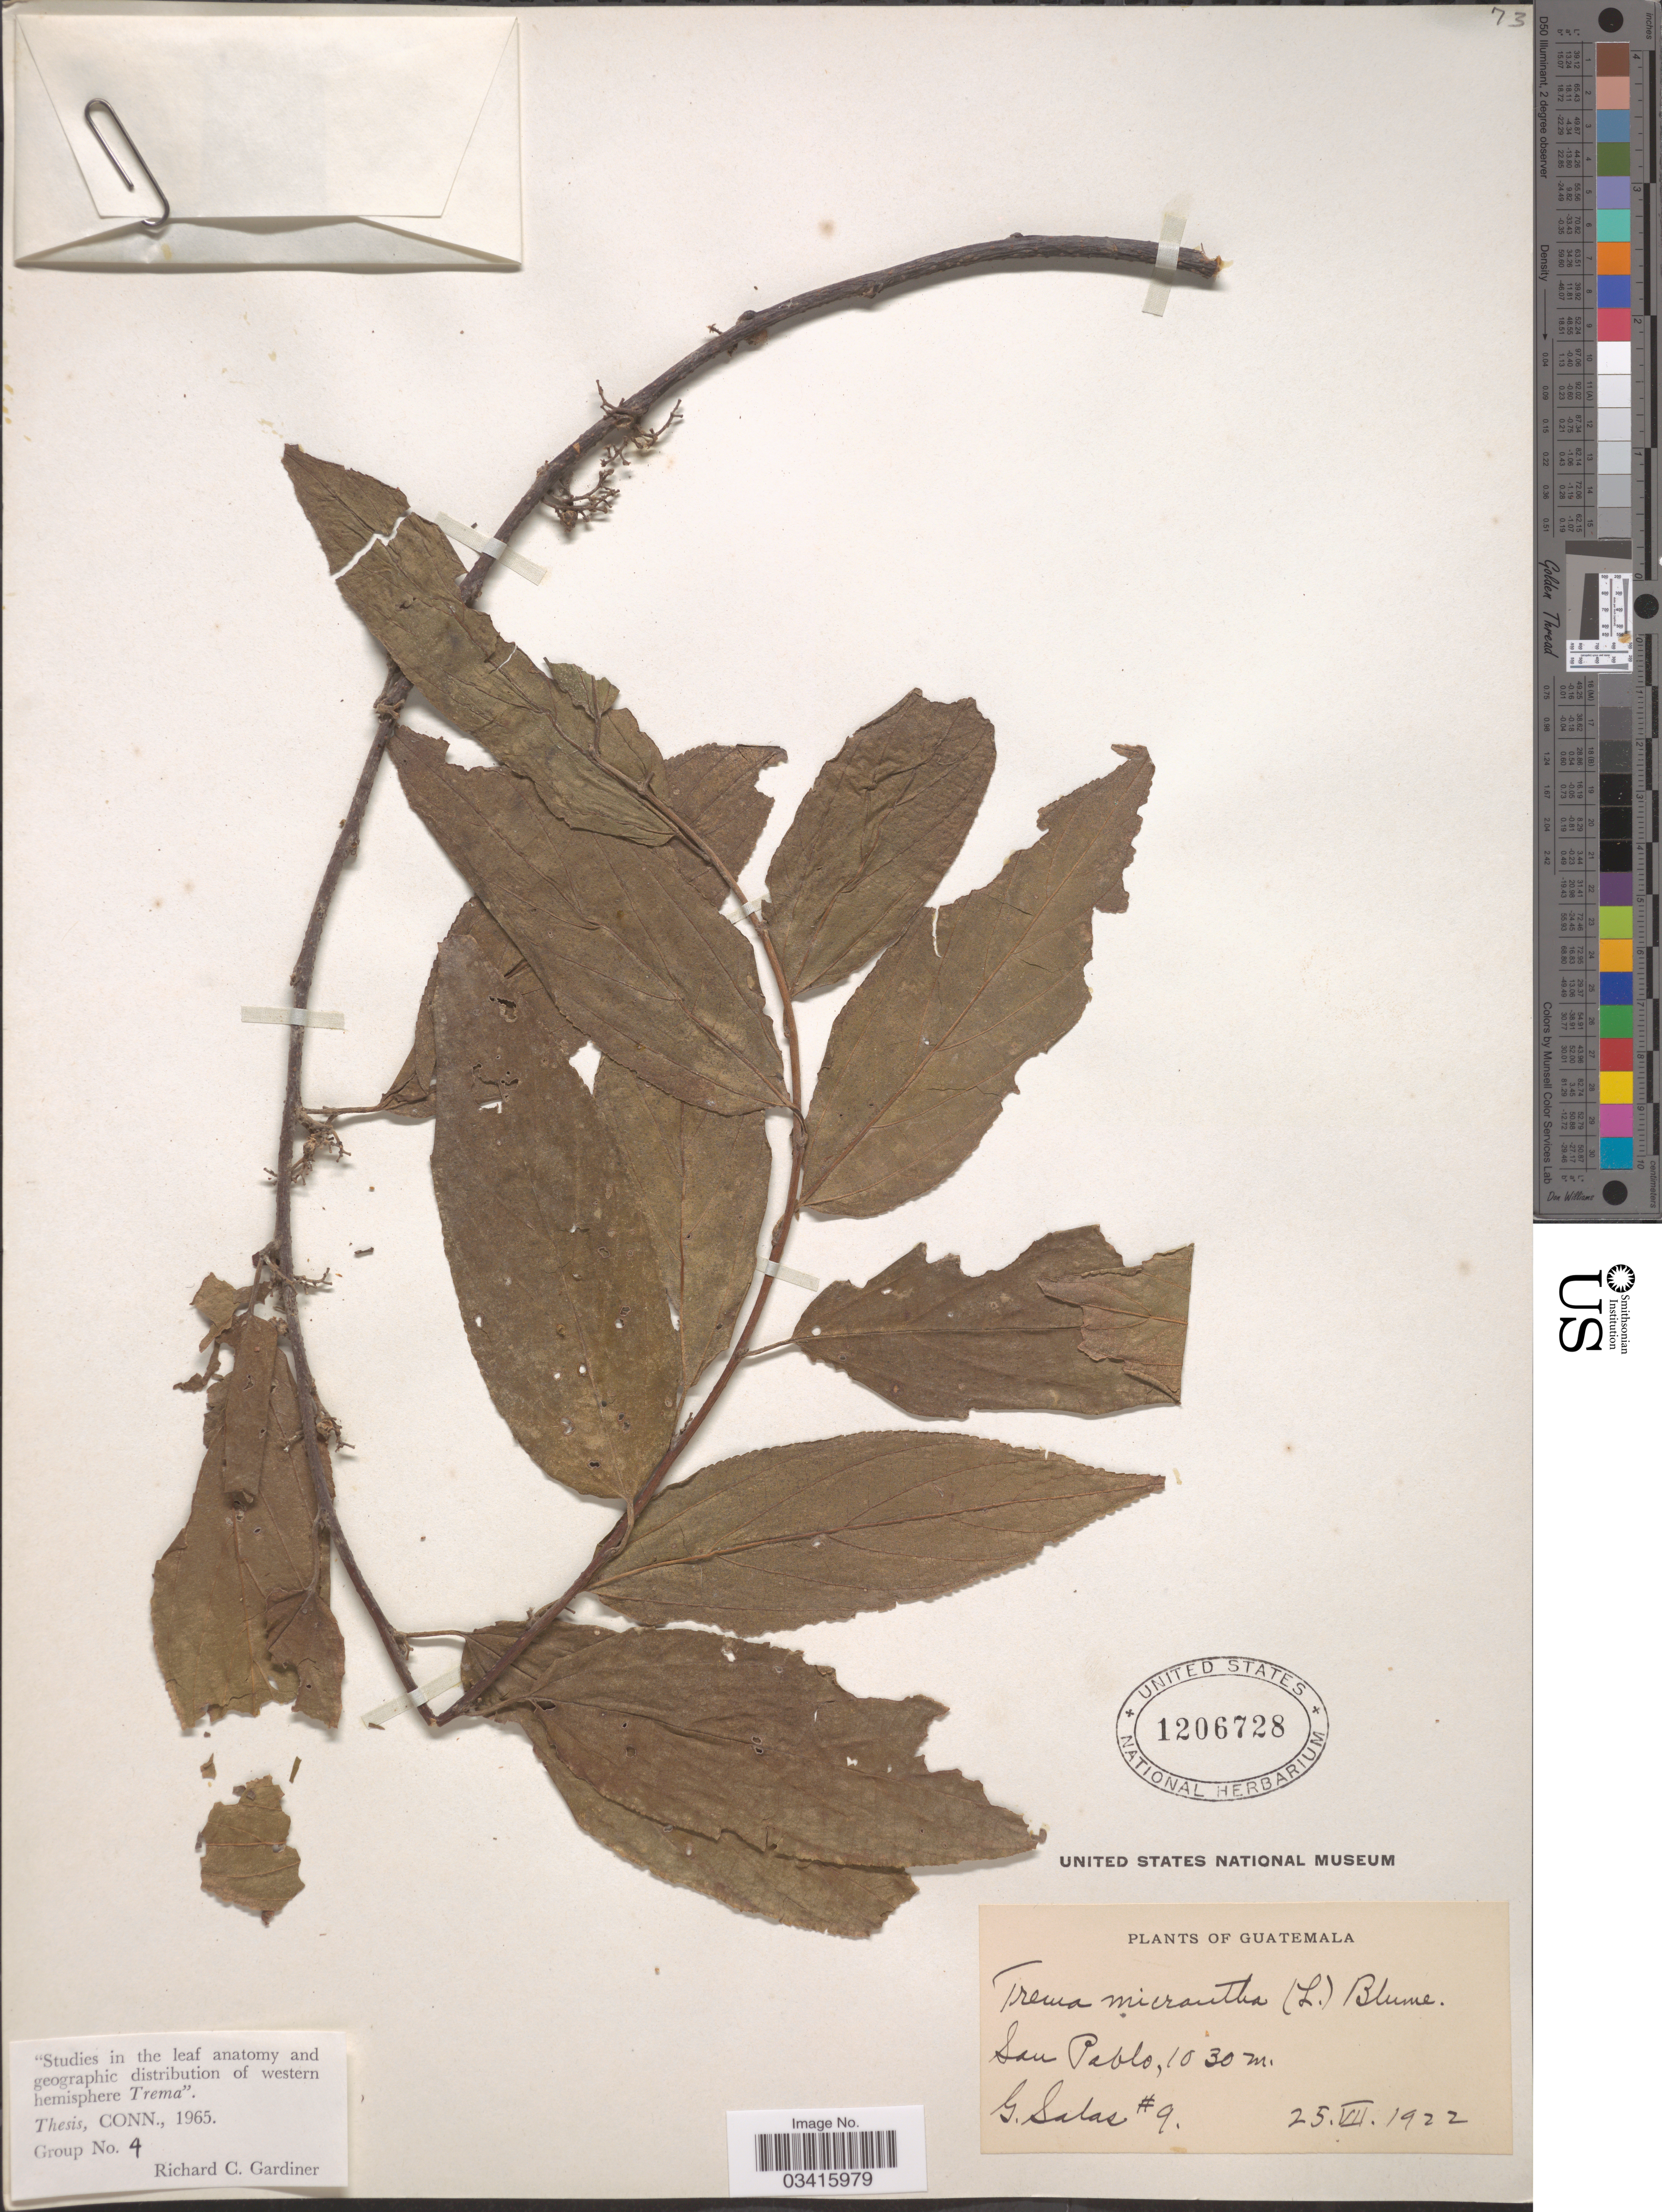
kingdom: Plantae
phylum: Tracheophyta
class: Magnoliopsida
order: Rosales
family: Cannabaceae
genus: Trema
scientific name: Trema micranthum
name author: (L.) Blume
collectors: G. Salas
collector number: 9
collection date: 1922-07-25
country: Guatemala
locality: San Pablo.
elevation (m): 1030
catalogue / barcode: US 1206728